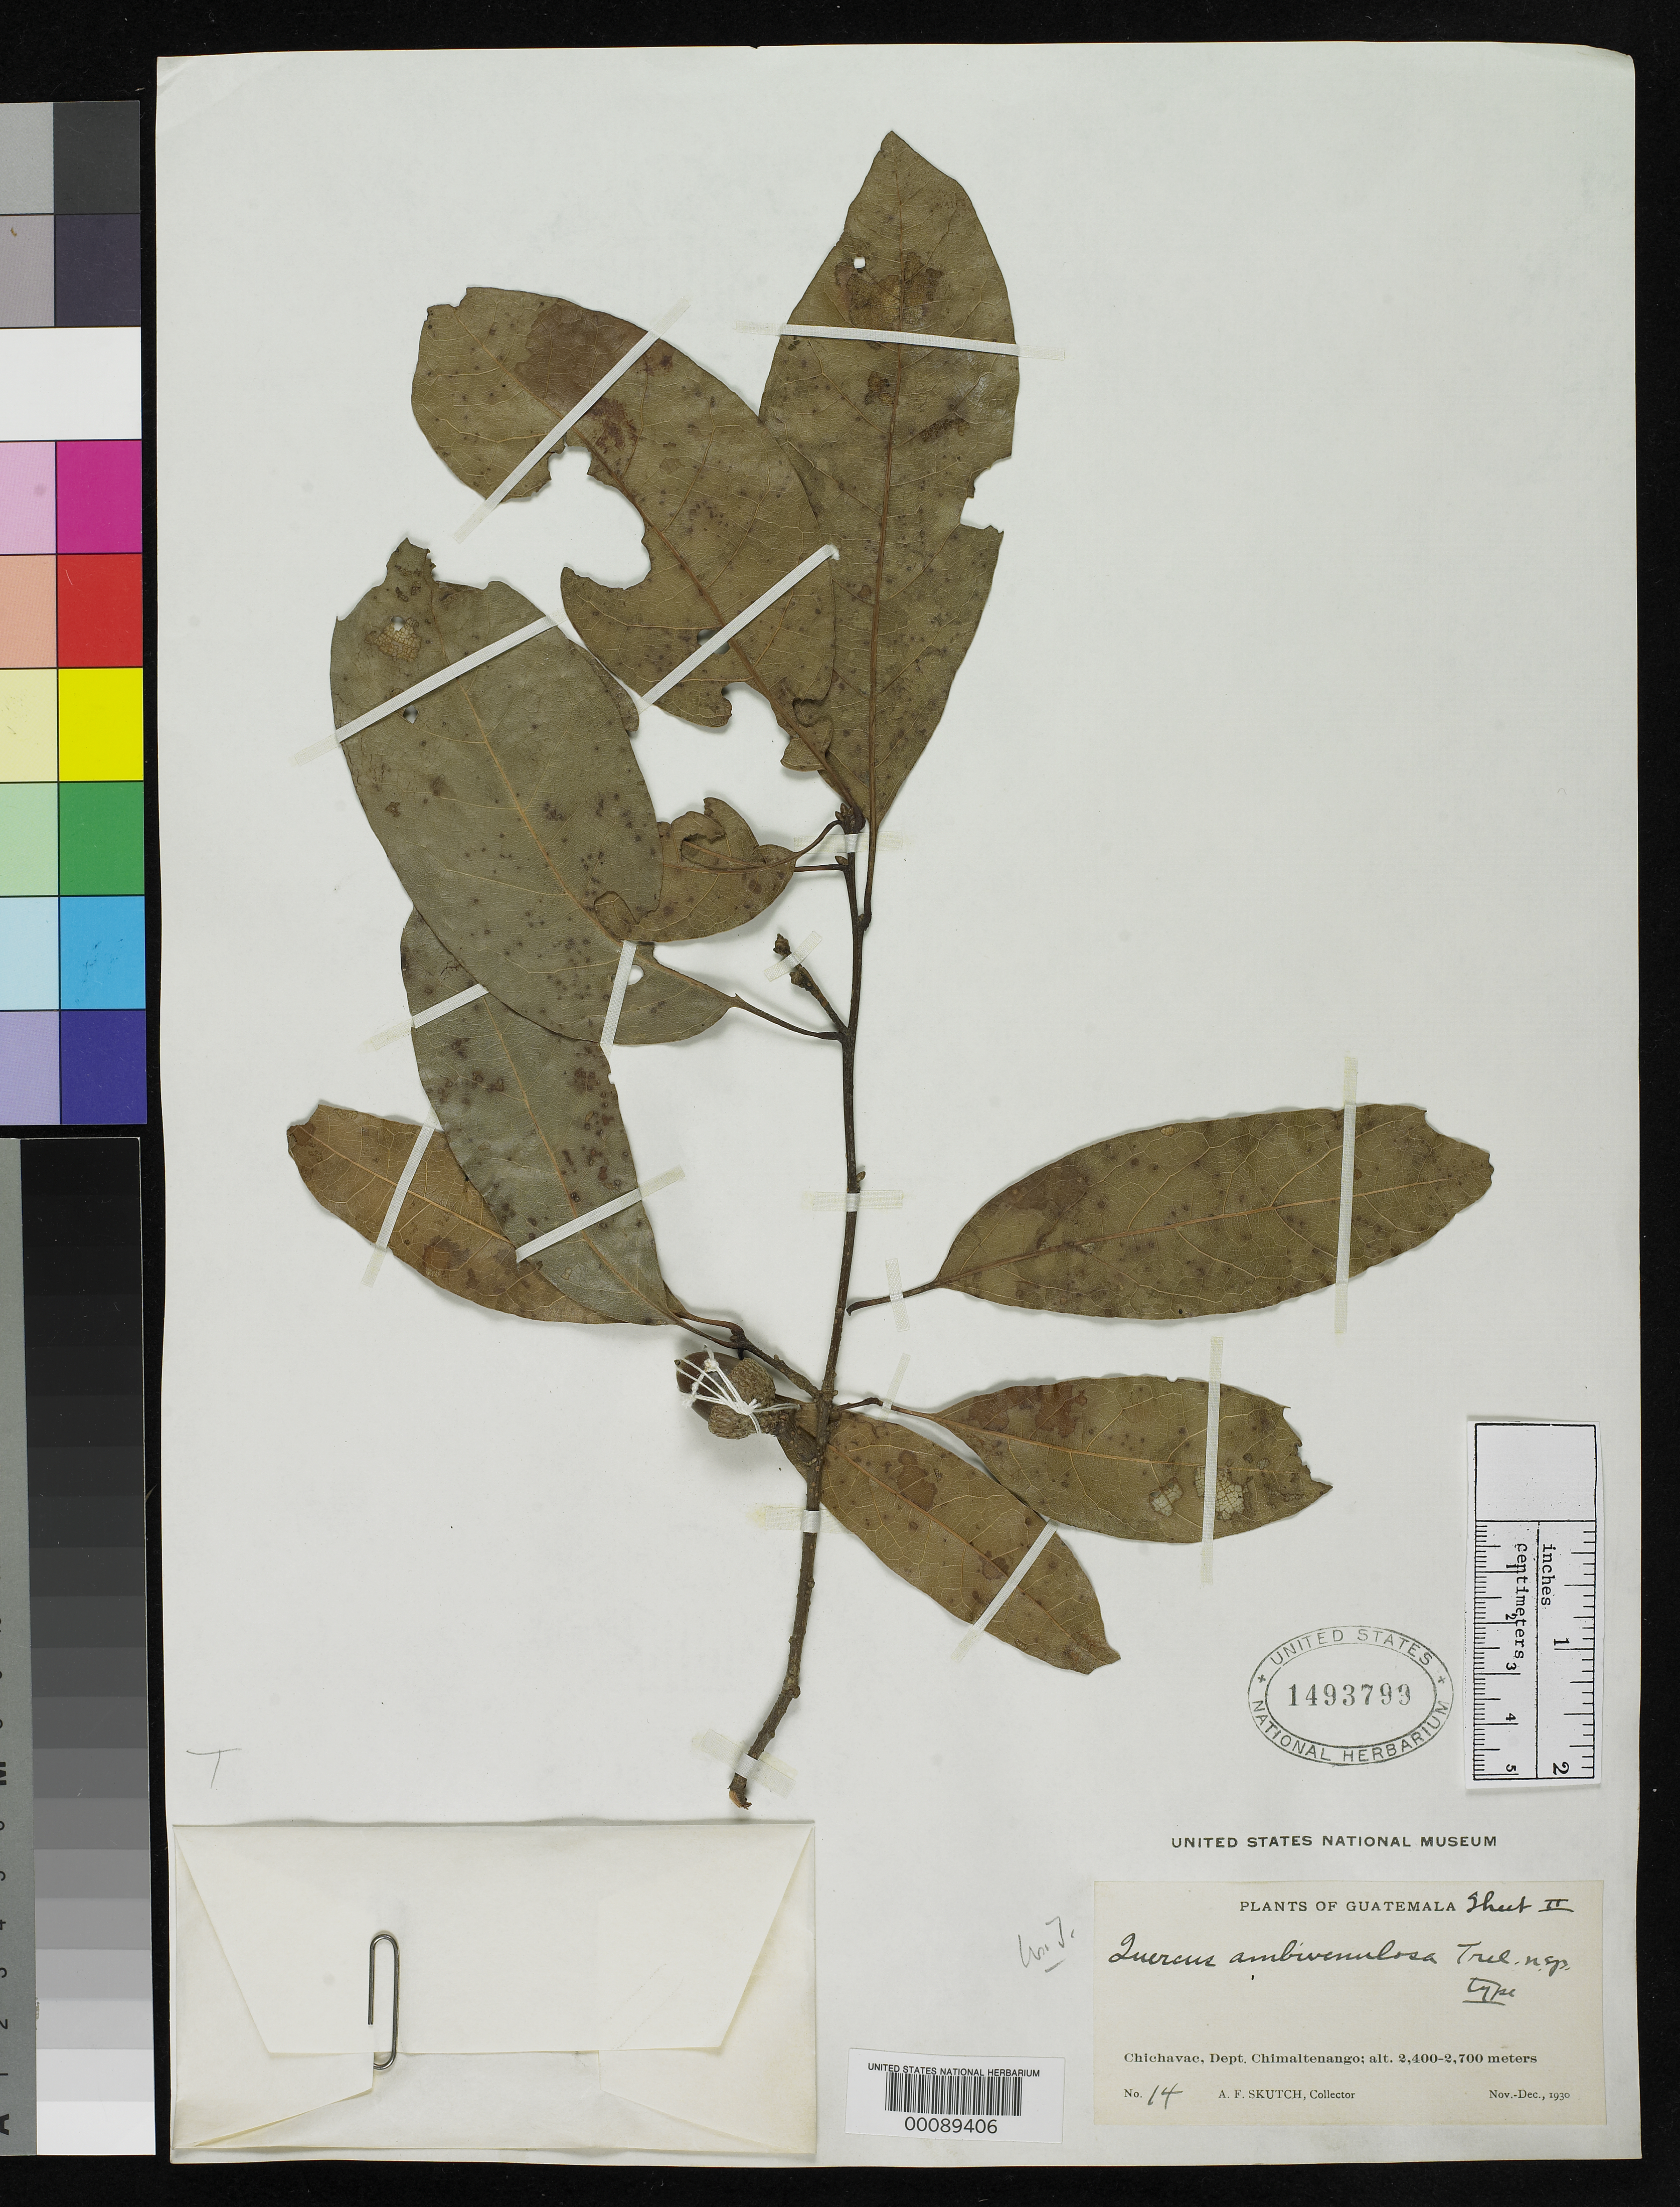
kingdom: Plantae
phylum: Tracheophyta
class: Magnoliopsida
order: Fagales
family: Fagaceae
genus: Quercus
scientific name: Quercus ambivenulosa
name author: Trel.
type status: Holotype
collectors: A. F. Skutch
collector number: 14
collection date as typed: Nov 1930 to -- Dec 1930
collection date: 1930-11/1930-12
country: Guatemala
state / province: Chimaltenango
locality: Chichavac.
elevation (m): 2400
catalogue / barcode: US 1493799